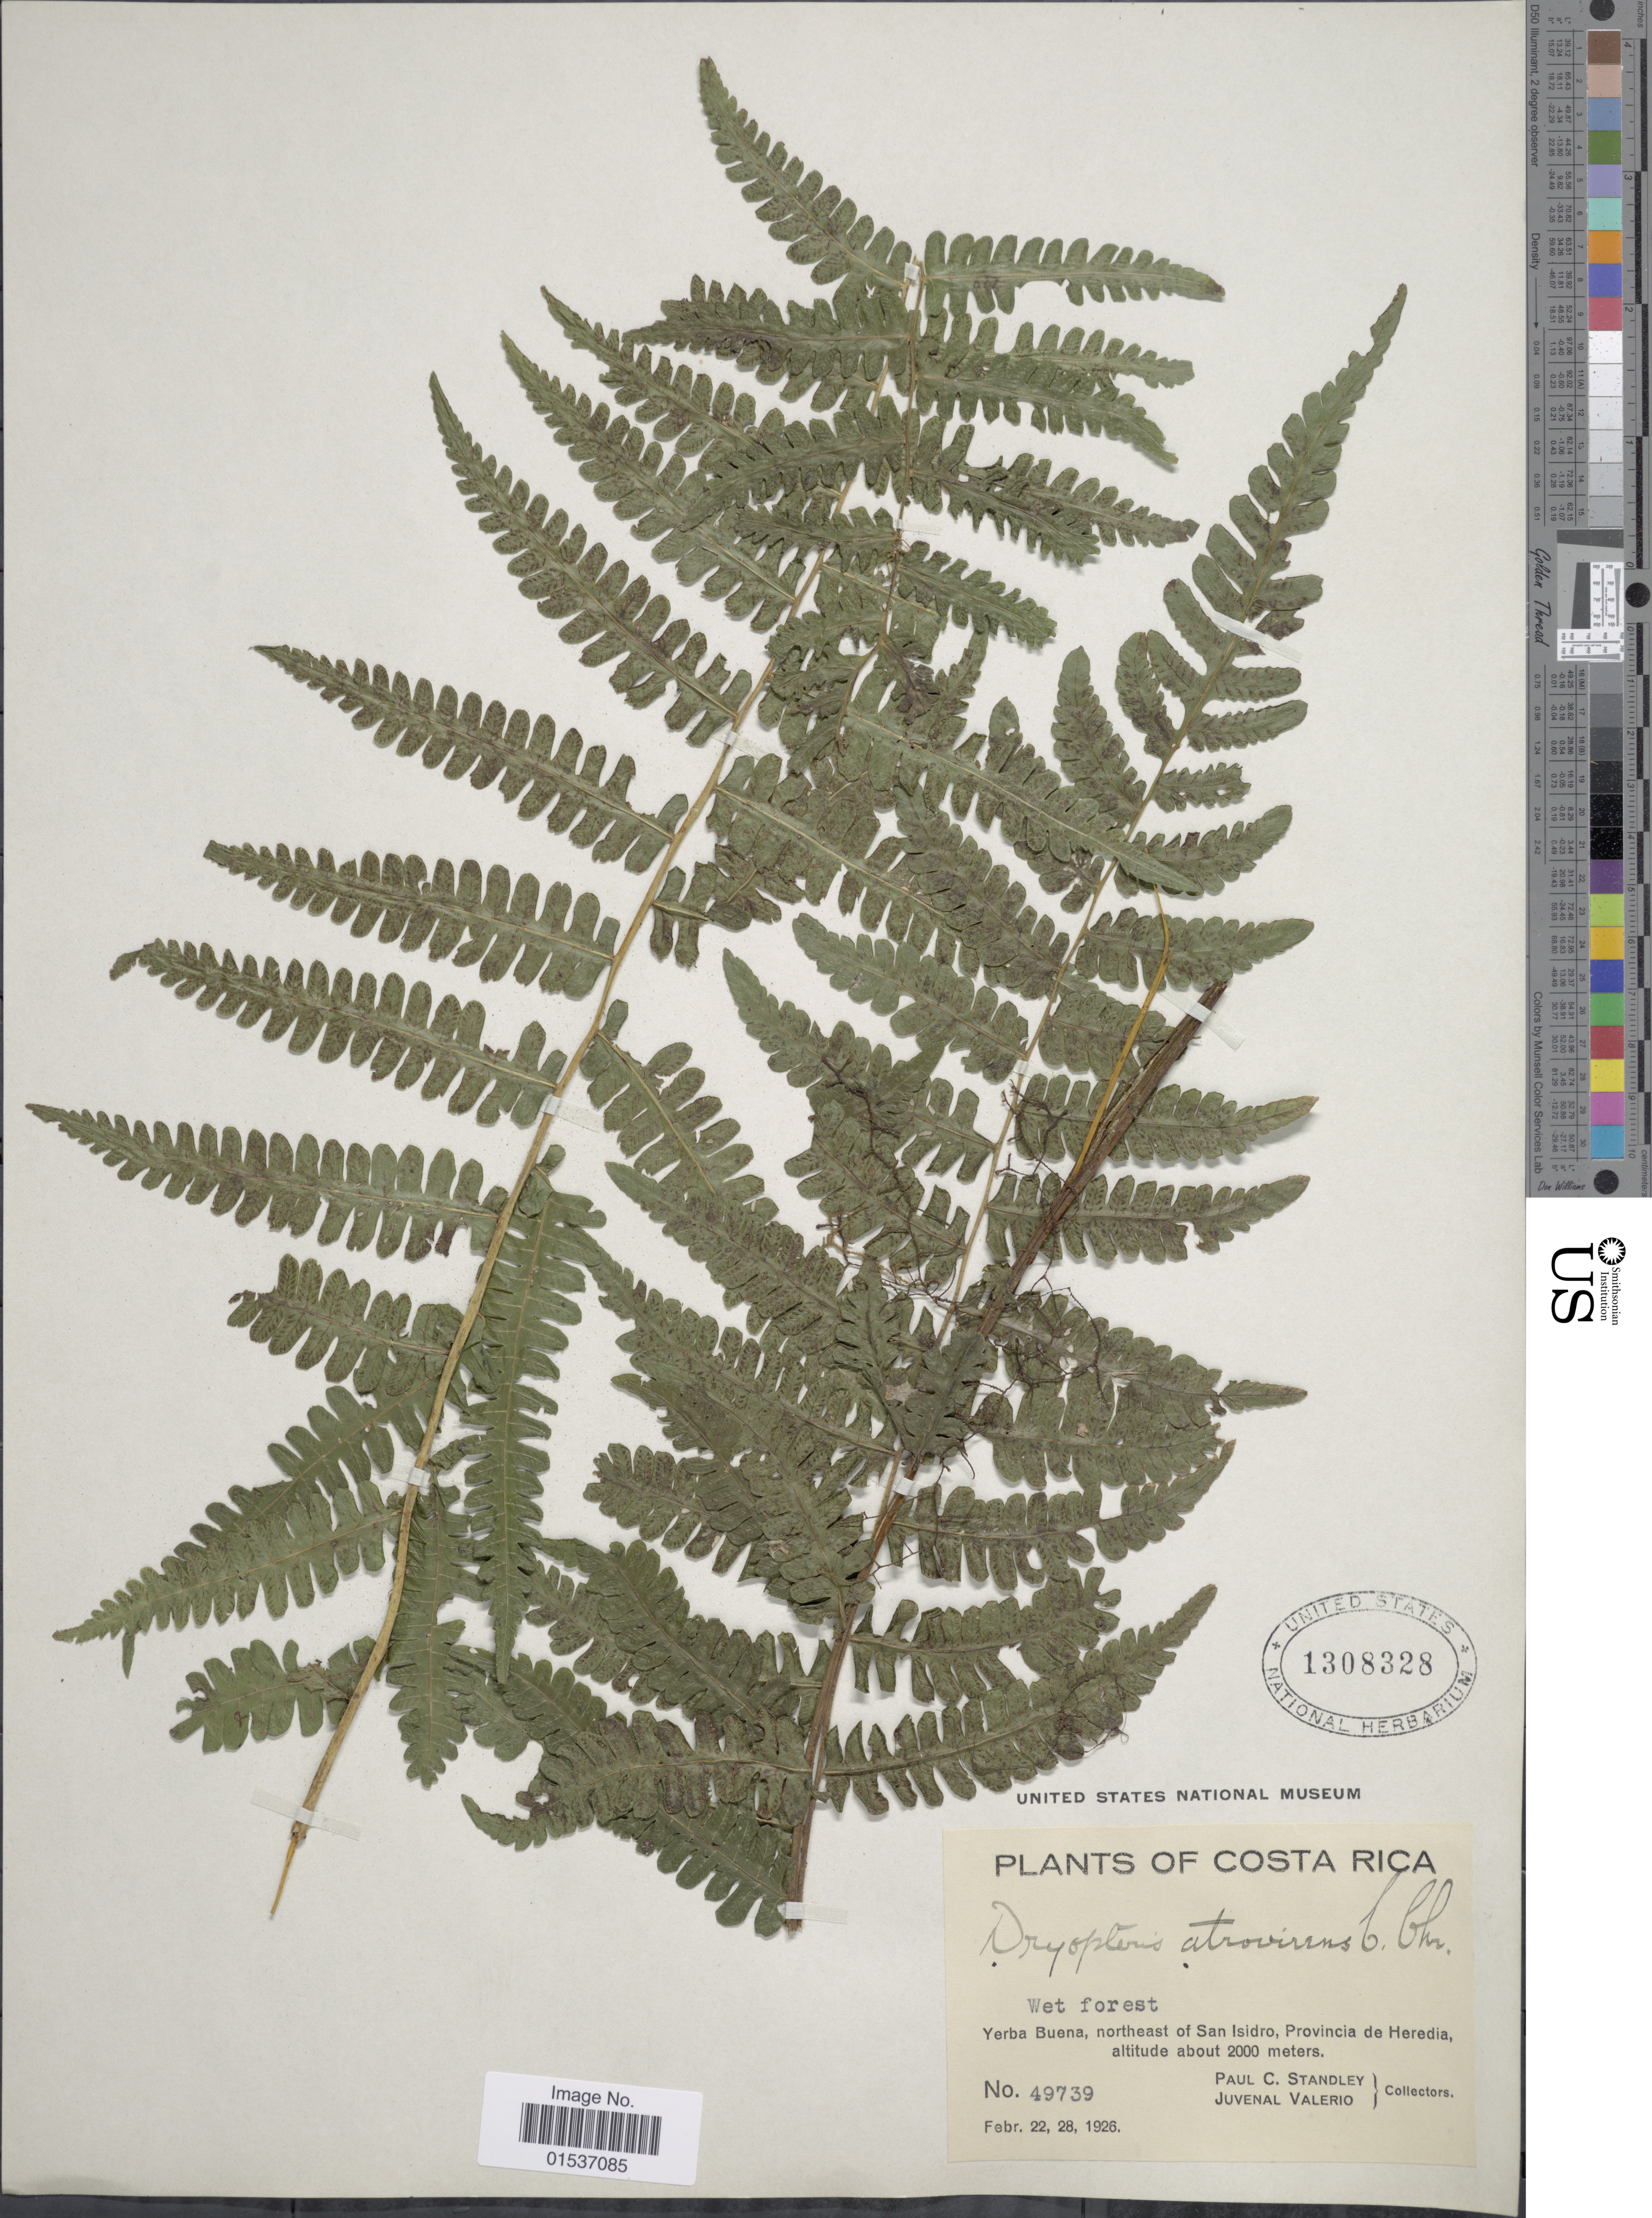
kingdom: Plantae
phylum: Tracheophyta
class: Polypodiopsida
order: Polypodiales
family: Thelypteridaceae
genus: Thelypteris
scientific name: Thelypteris atrovirens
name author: (C. Chr.) C.F. Reed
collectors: P. C. Standley & J. Valerio R.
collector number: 49739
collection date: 1926-02-22/1926-02-28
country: Costa Rica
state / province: Heredia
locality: Costa Rica, Yerba Buena, northeast of San Isidoro, Provincia de Heredia.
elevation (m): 2000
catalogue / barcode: US 1308328